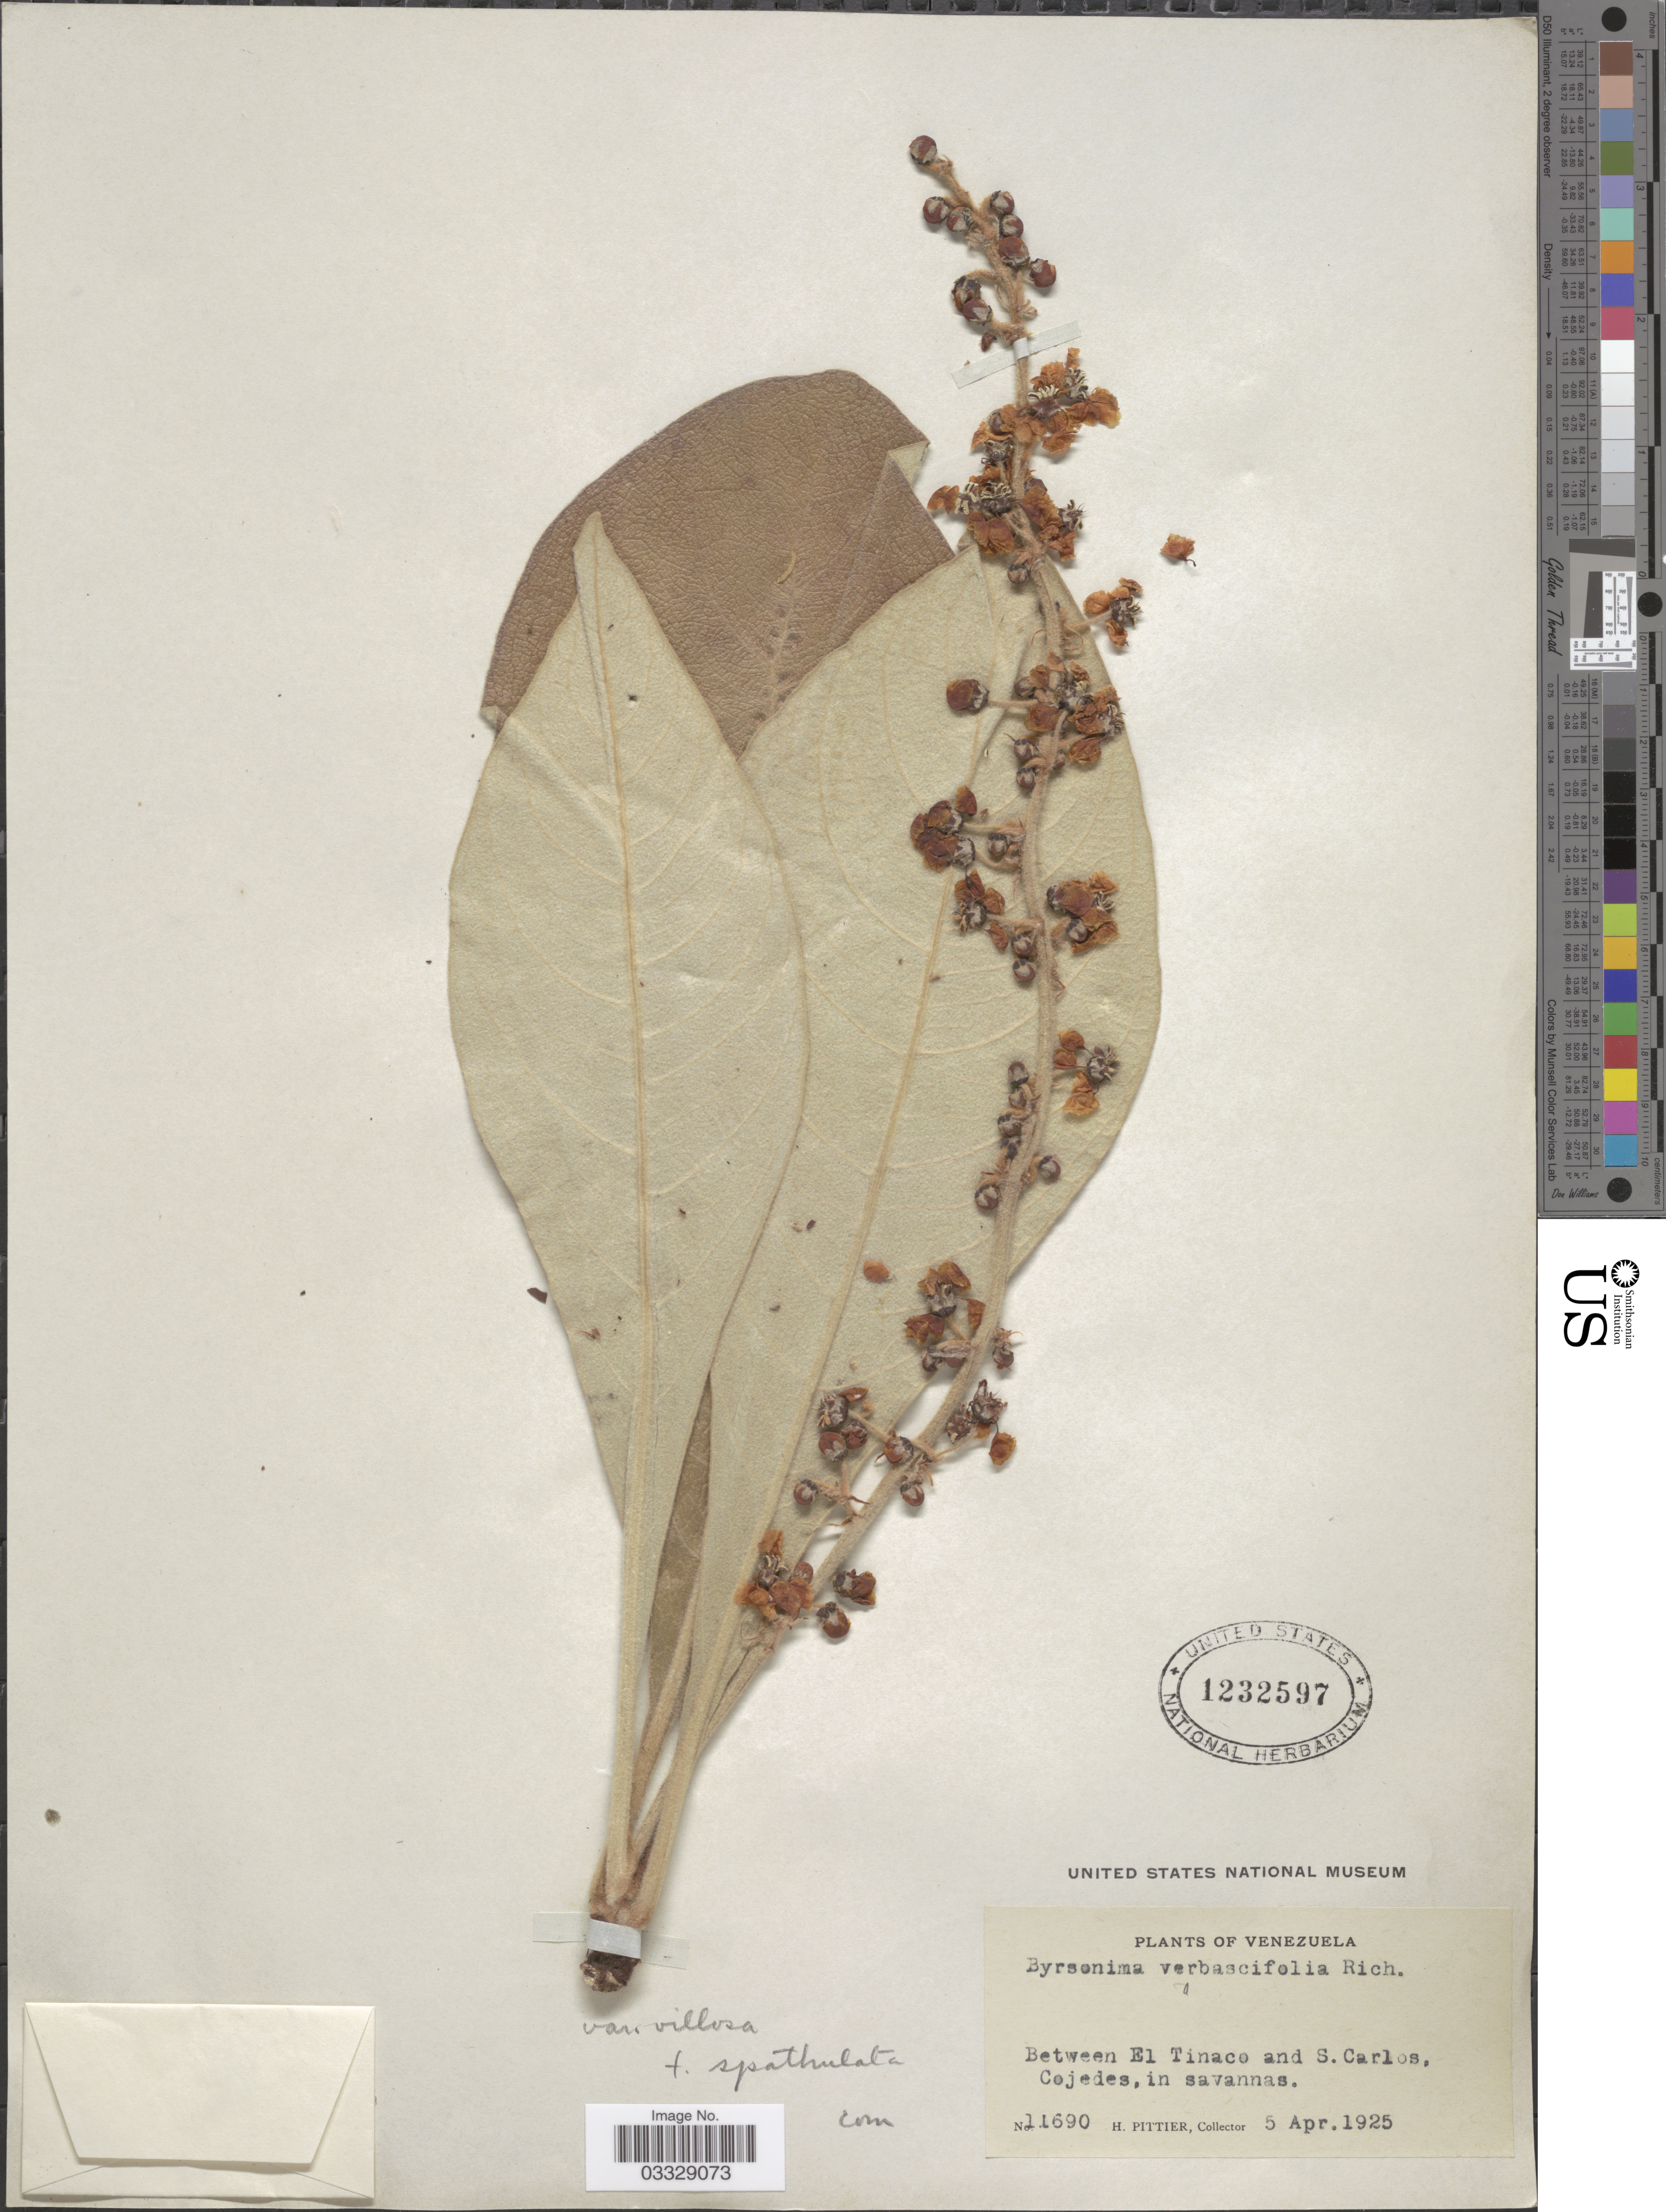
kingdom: Plantae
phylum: Tracheophyta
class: Magnoliopsida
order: Malpighiales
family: Malpighiaceae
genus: Byrsonima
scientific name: Byrsonima verbascifolia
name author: (L.) DC.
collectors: H. F. Pittier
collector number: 11690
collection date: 1925-04-05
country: Venezuela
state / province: Cojedes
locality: Between El Tinaco and S. Carlos.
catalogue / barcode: US 1232597